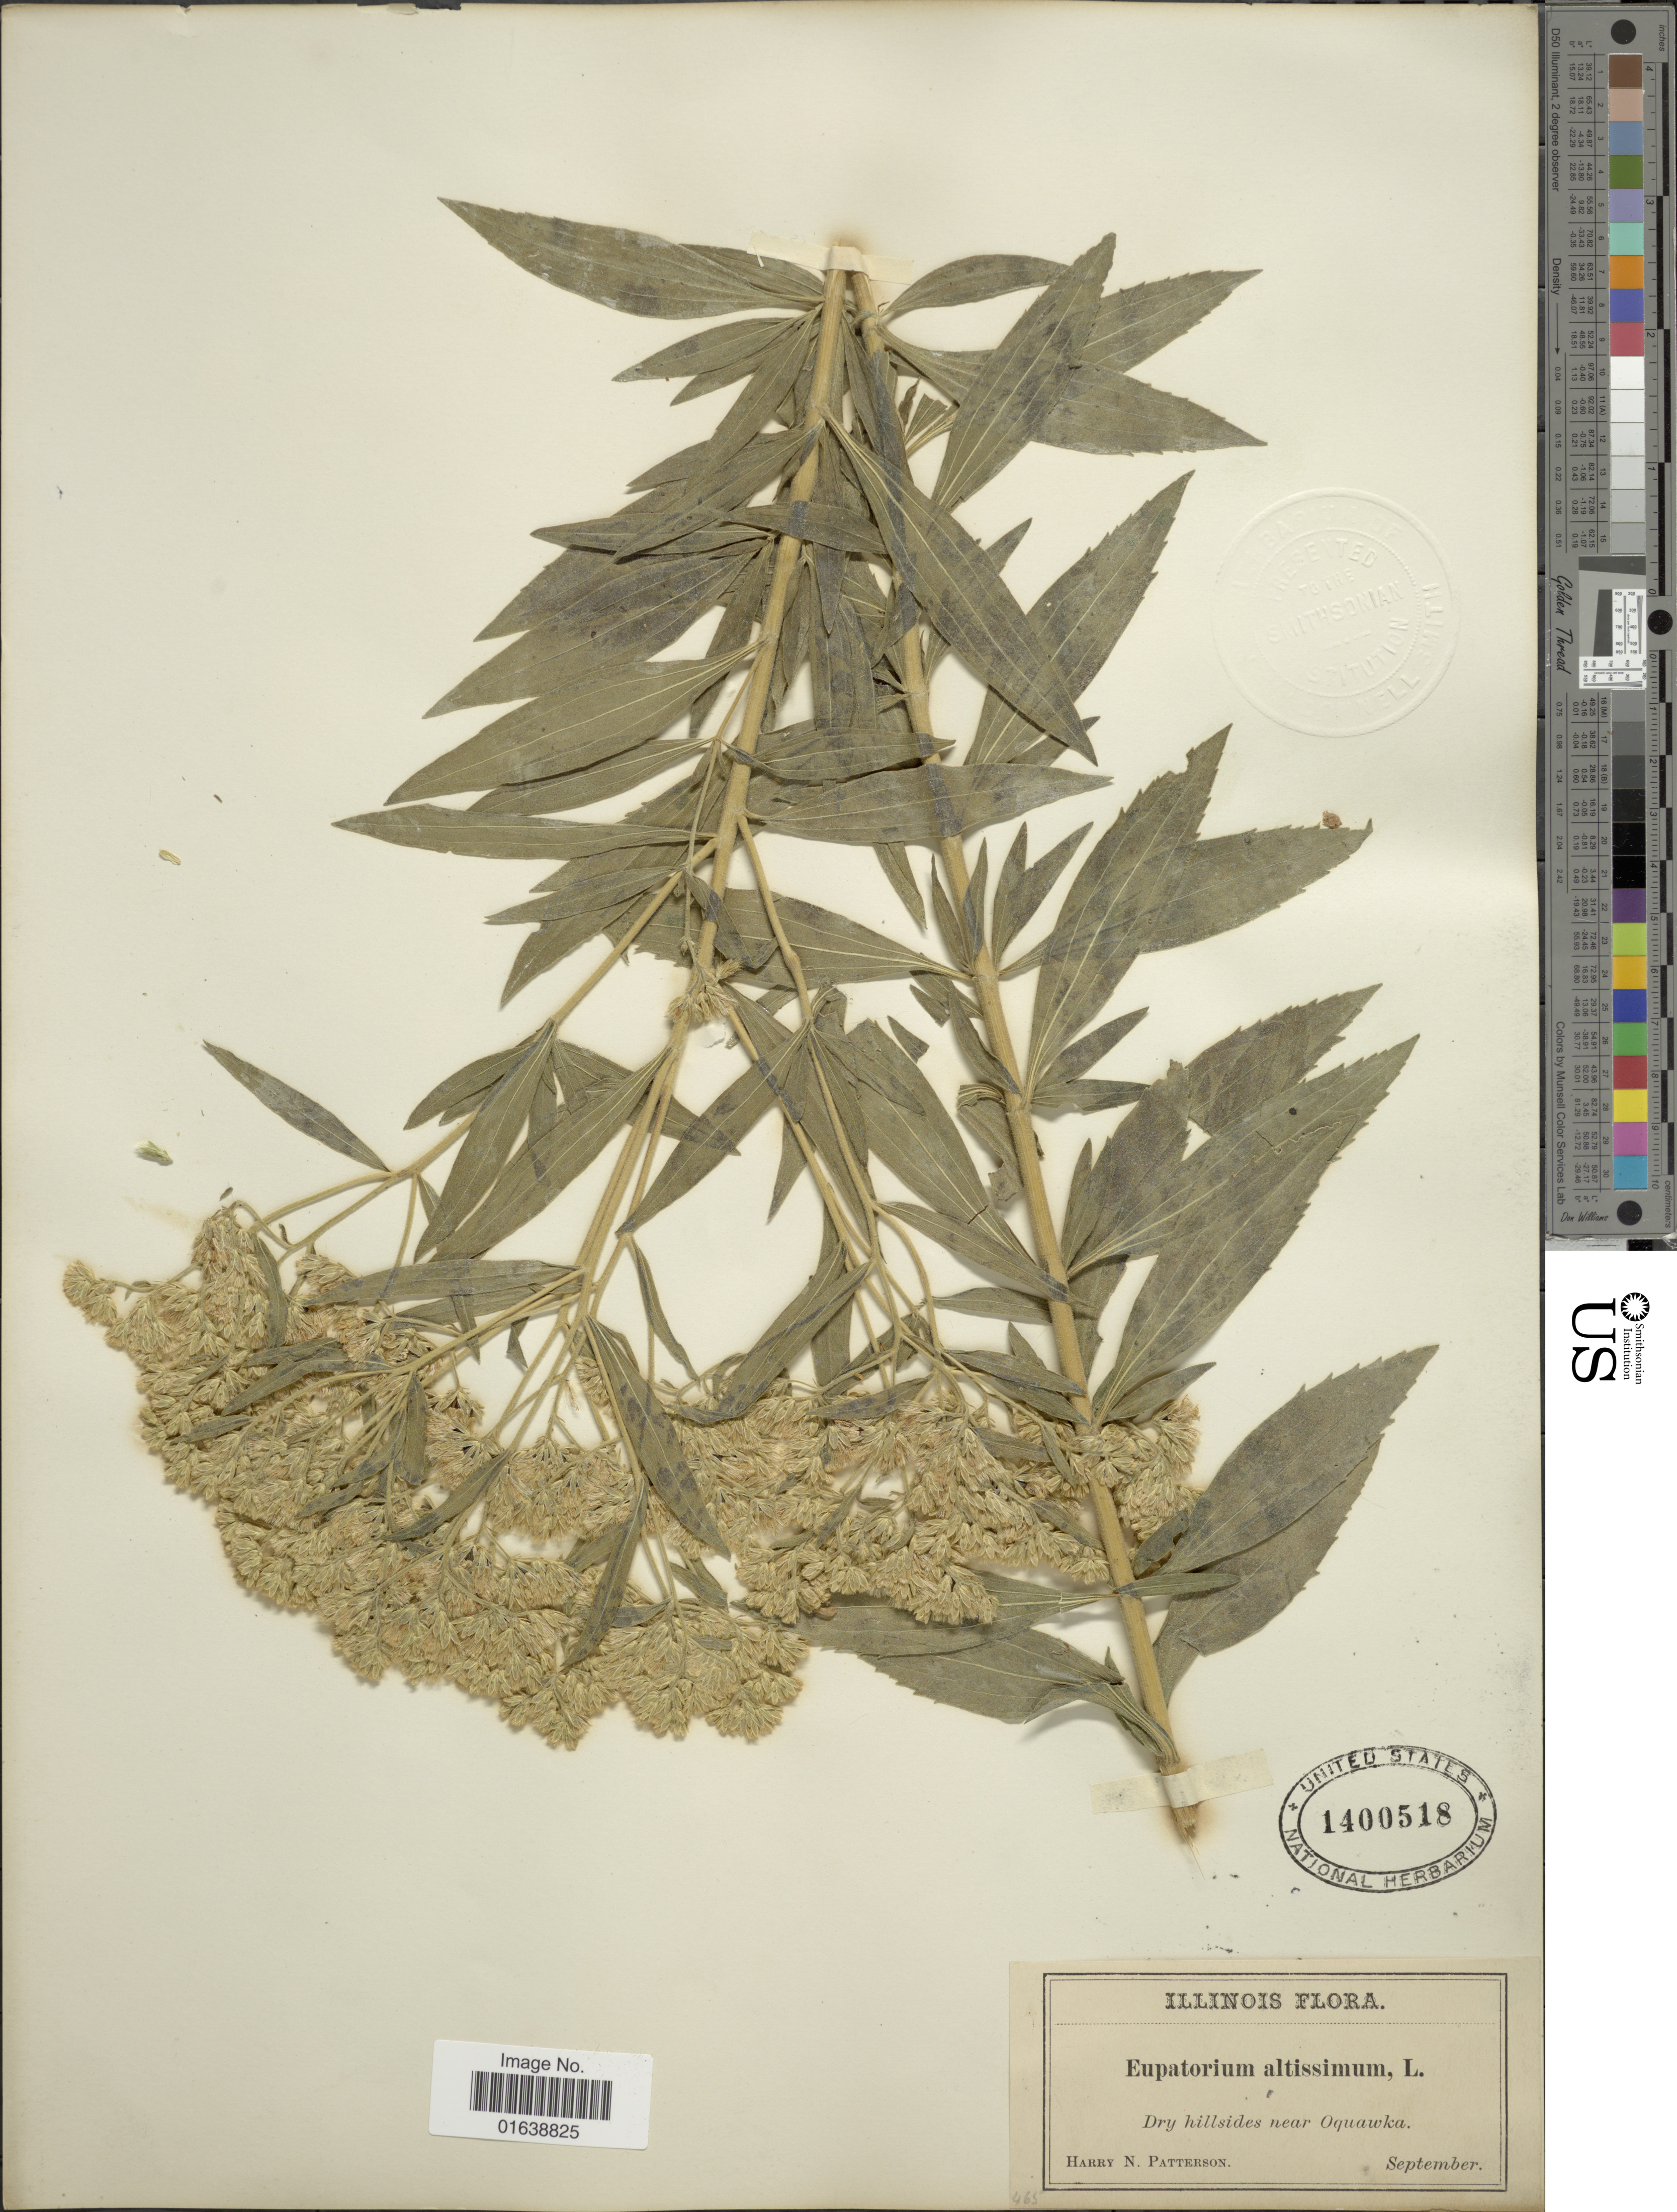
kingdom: Plantae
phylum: Tracheophyta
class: Magnoliopsida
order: Asterales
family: Asteraceae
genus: Eupatorium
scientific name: Eupatorium altissimum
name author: L.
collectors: H. N. Patterson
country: United States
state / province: Illinois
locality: Illinois. Dry Hillsides near Oquawka.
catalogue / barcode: US 1400518